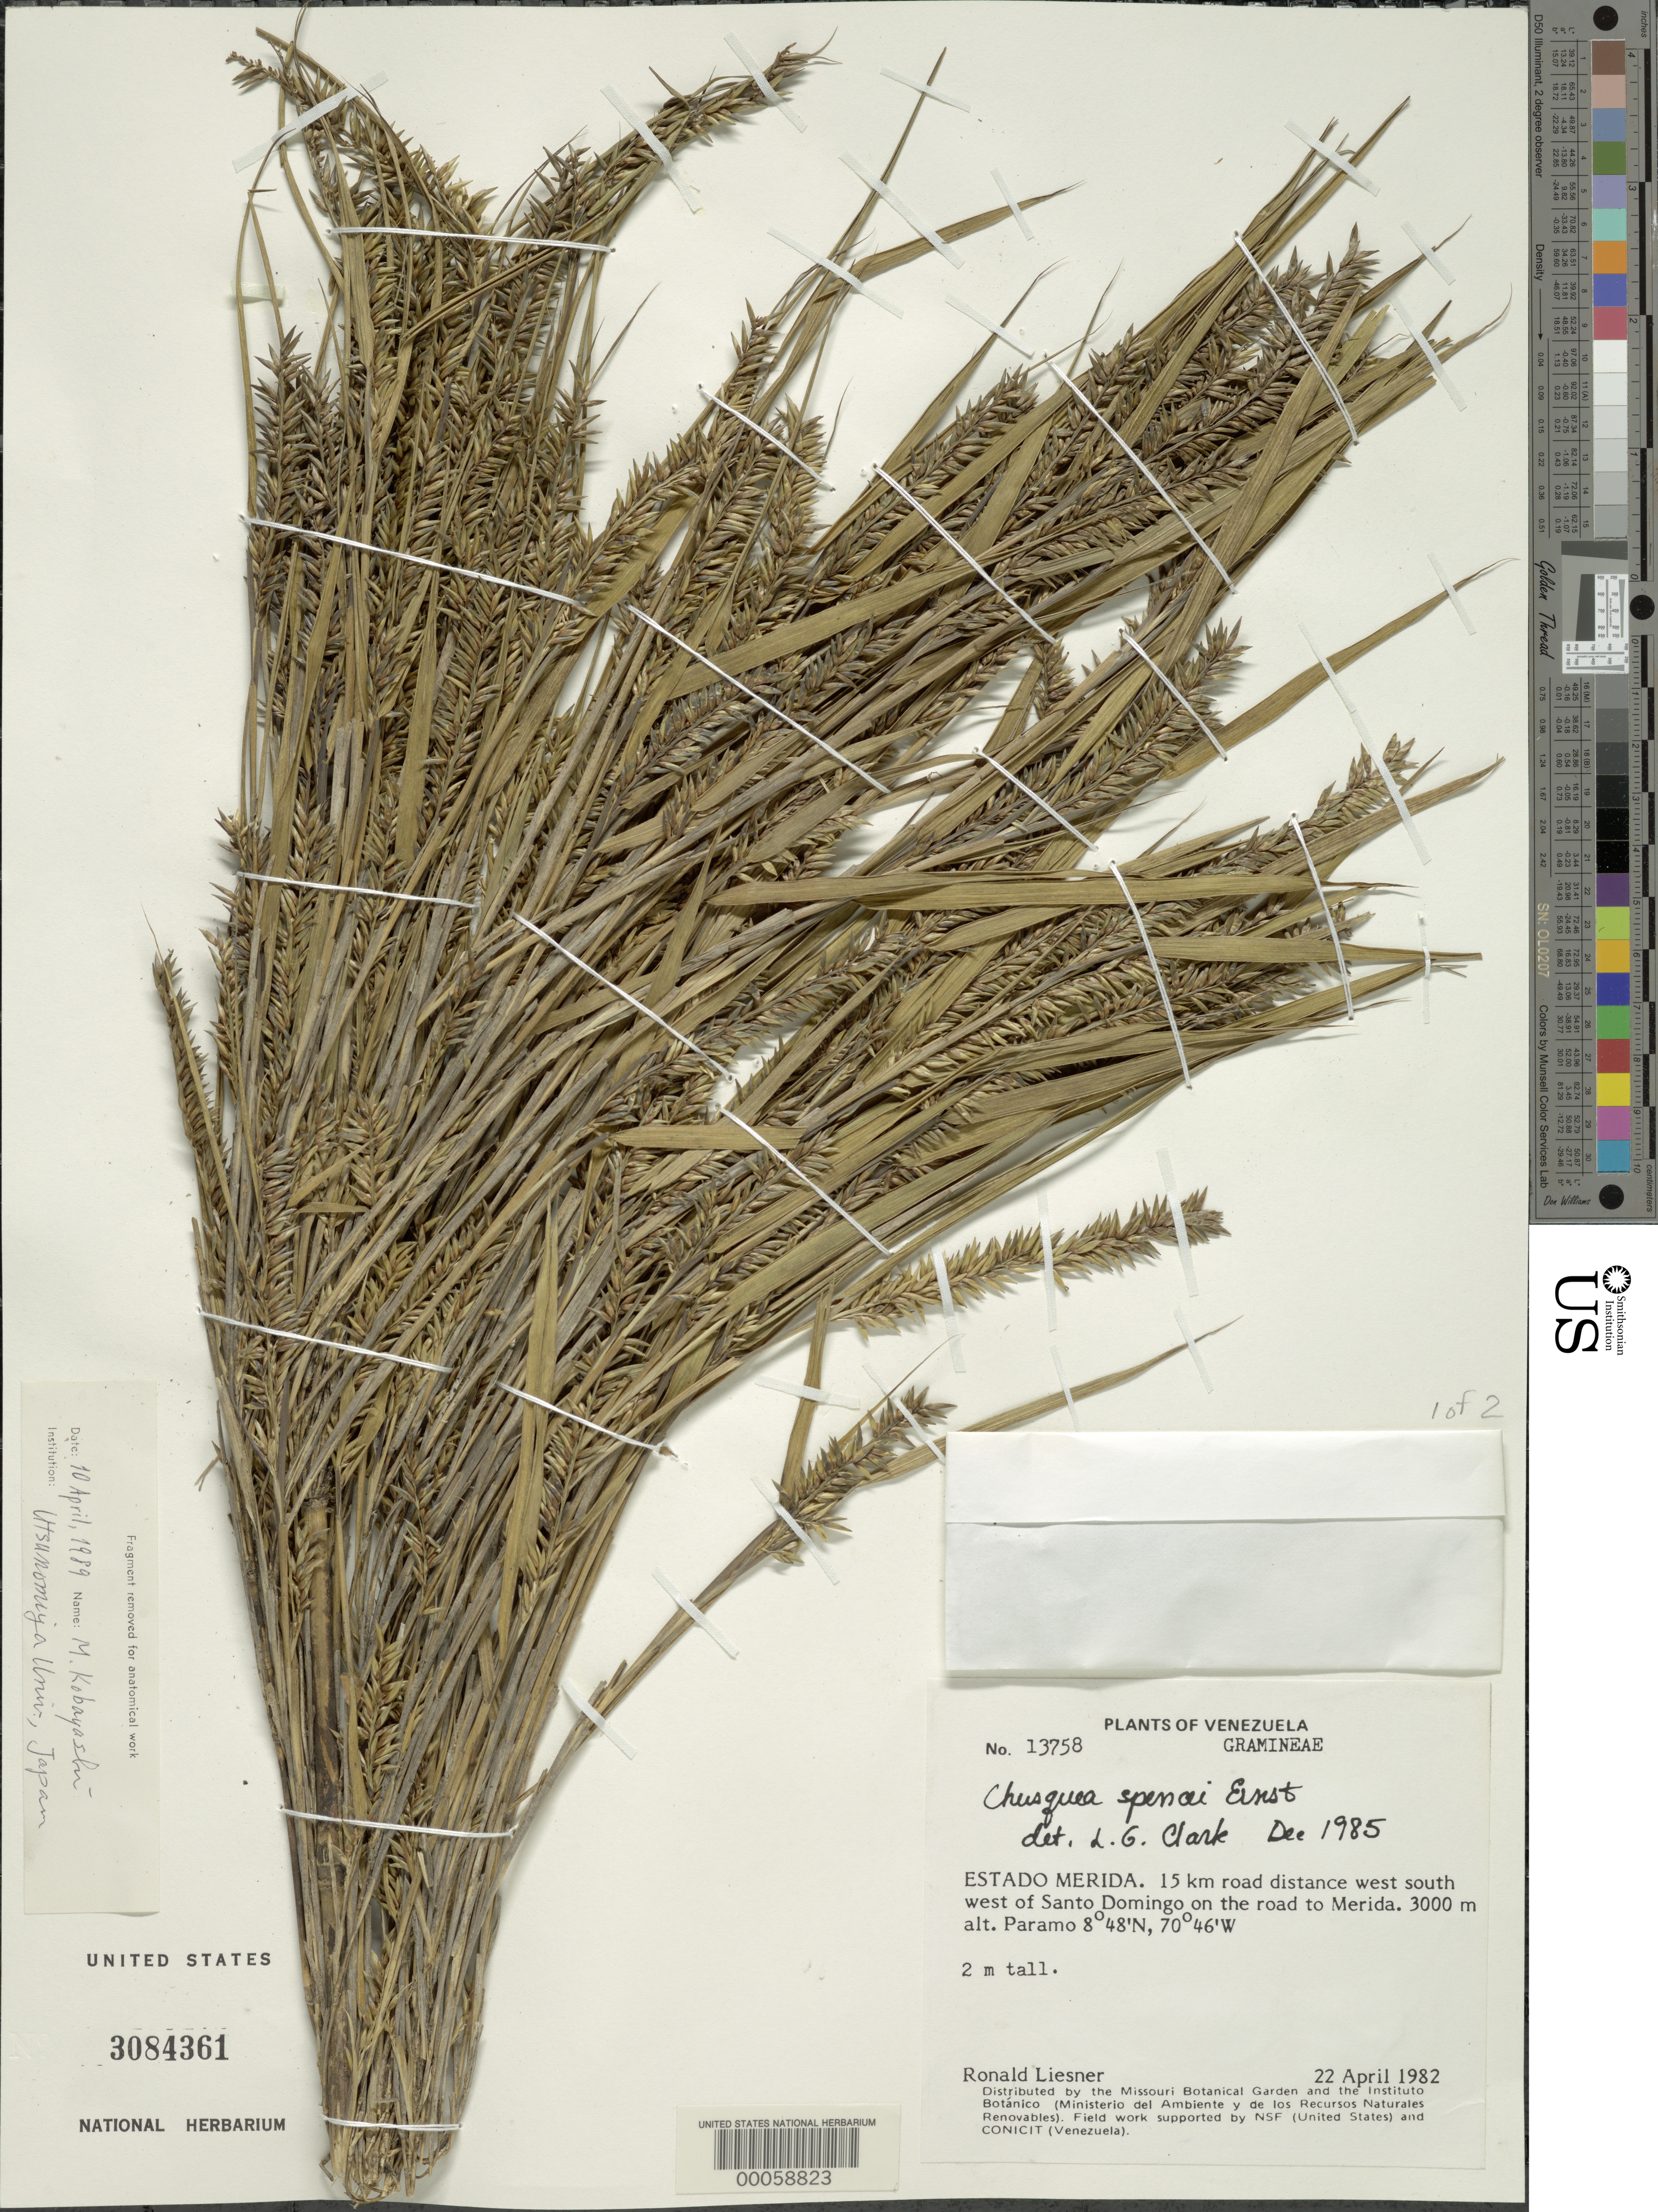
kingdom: Plantae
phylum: Tracheophyta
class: Liliopsida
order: Poales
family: Poaceae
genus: Chusquea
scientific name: Chusquea spencei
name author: Ernst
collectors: R. L. Liesner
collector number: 13758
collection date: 1982-04-22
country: Venezuela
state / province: Mérida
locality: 15 km road distance west south west of Santo Domingo on the road to Merida. Paramo.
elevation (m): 3000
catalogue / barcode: US 3084361